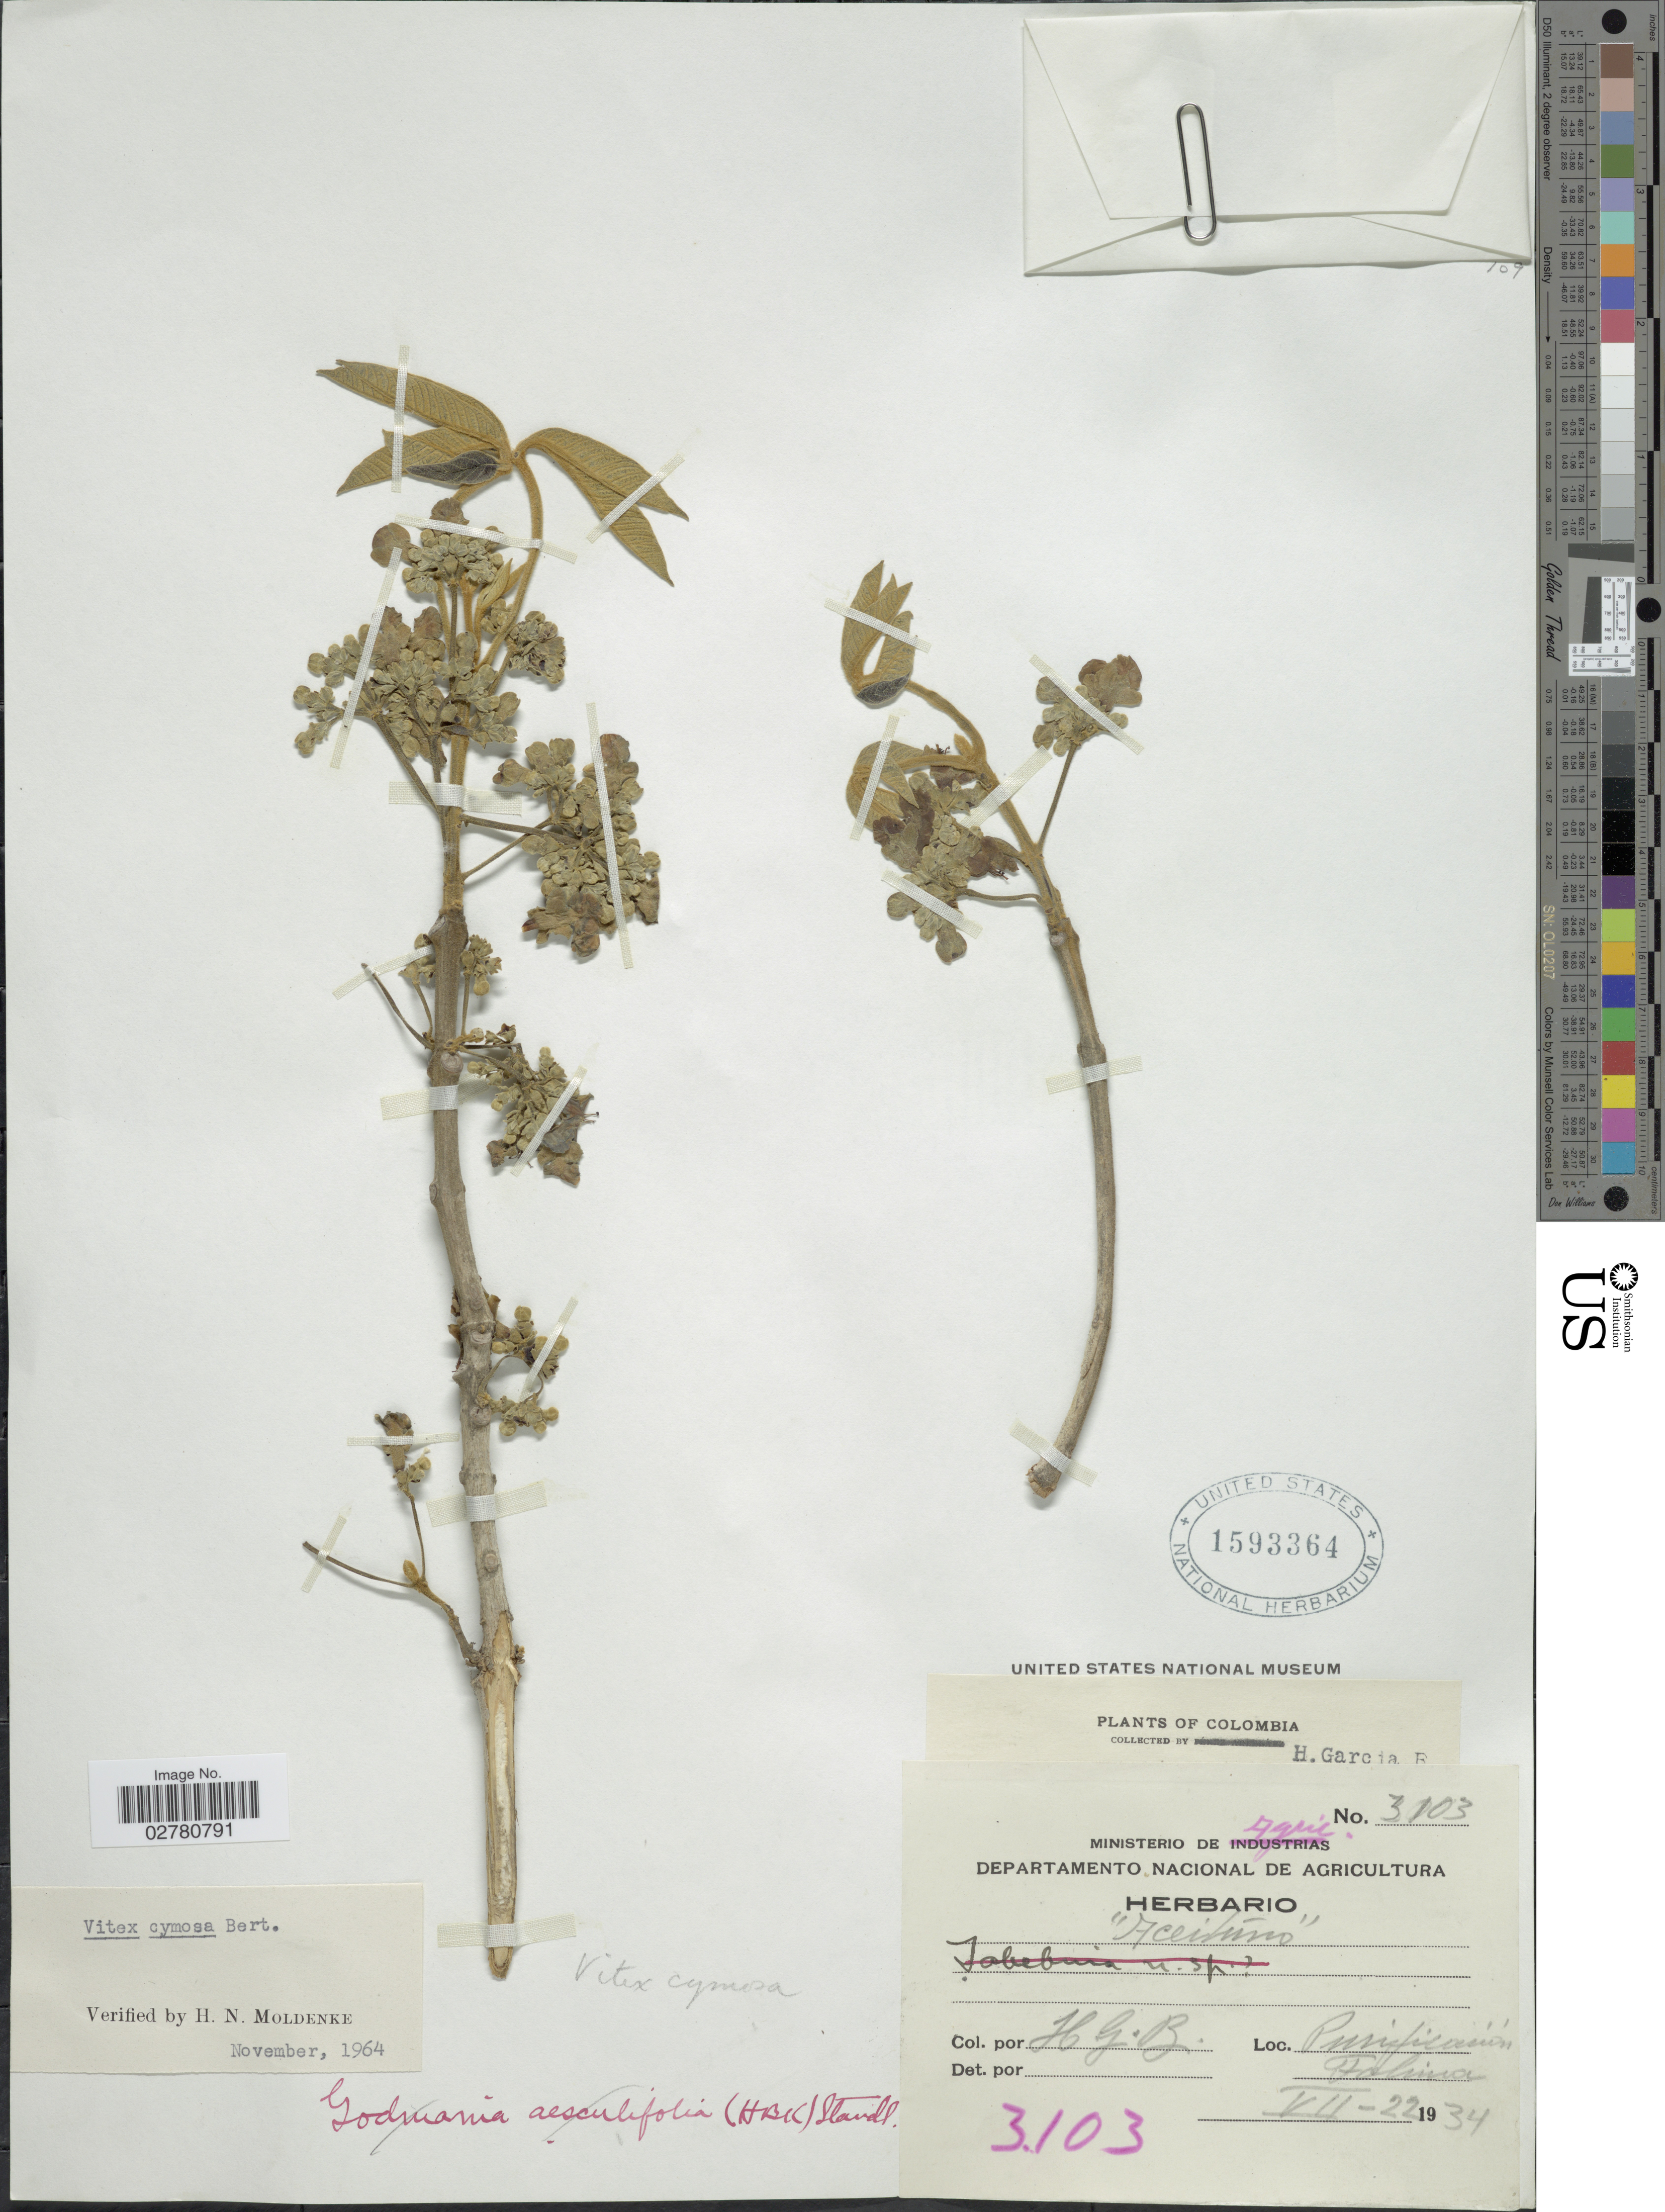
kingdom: Plantae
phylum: Tracheophyta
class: Magnoliopsida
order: Lamiales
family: Lamiaceae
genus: Vitex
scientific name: Vitex cymosa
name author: Bertero ex Spreng.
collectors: H. García Barriga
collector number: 3103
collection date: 1934-07-22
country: Colombia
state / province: Tolima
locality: Purificacíón Tolima.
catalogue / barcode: US 1593364